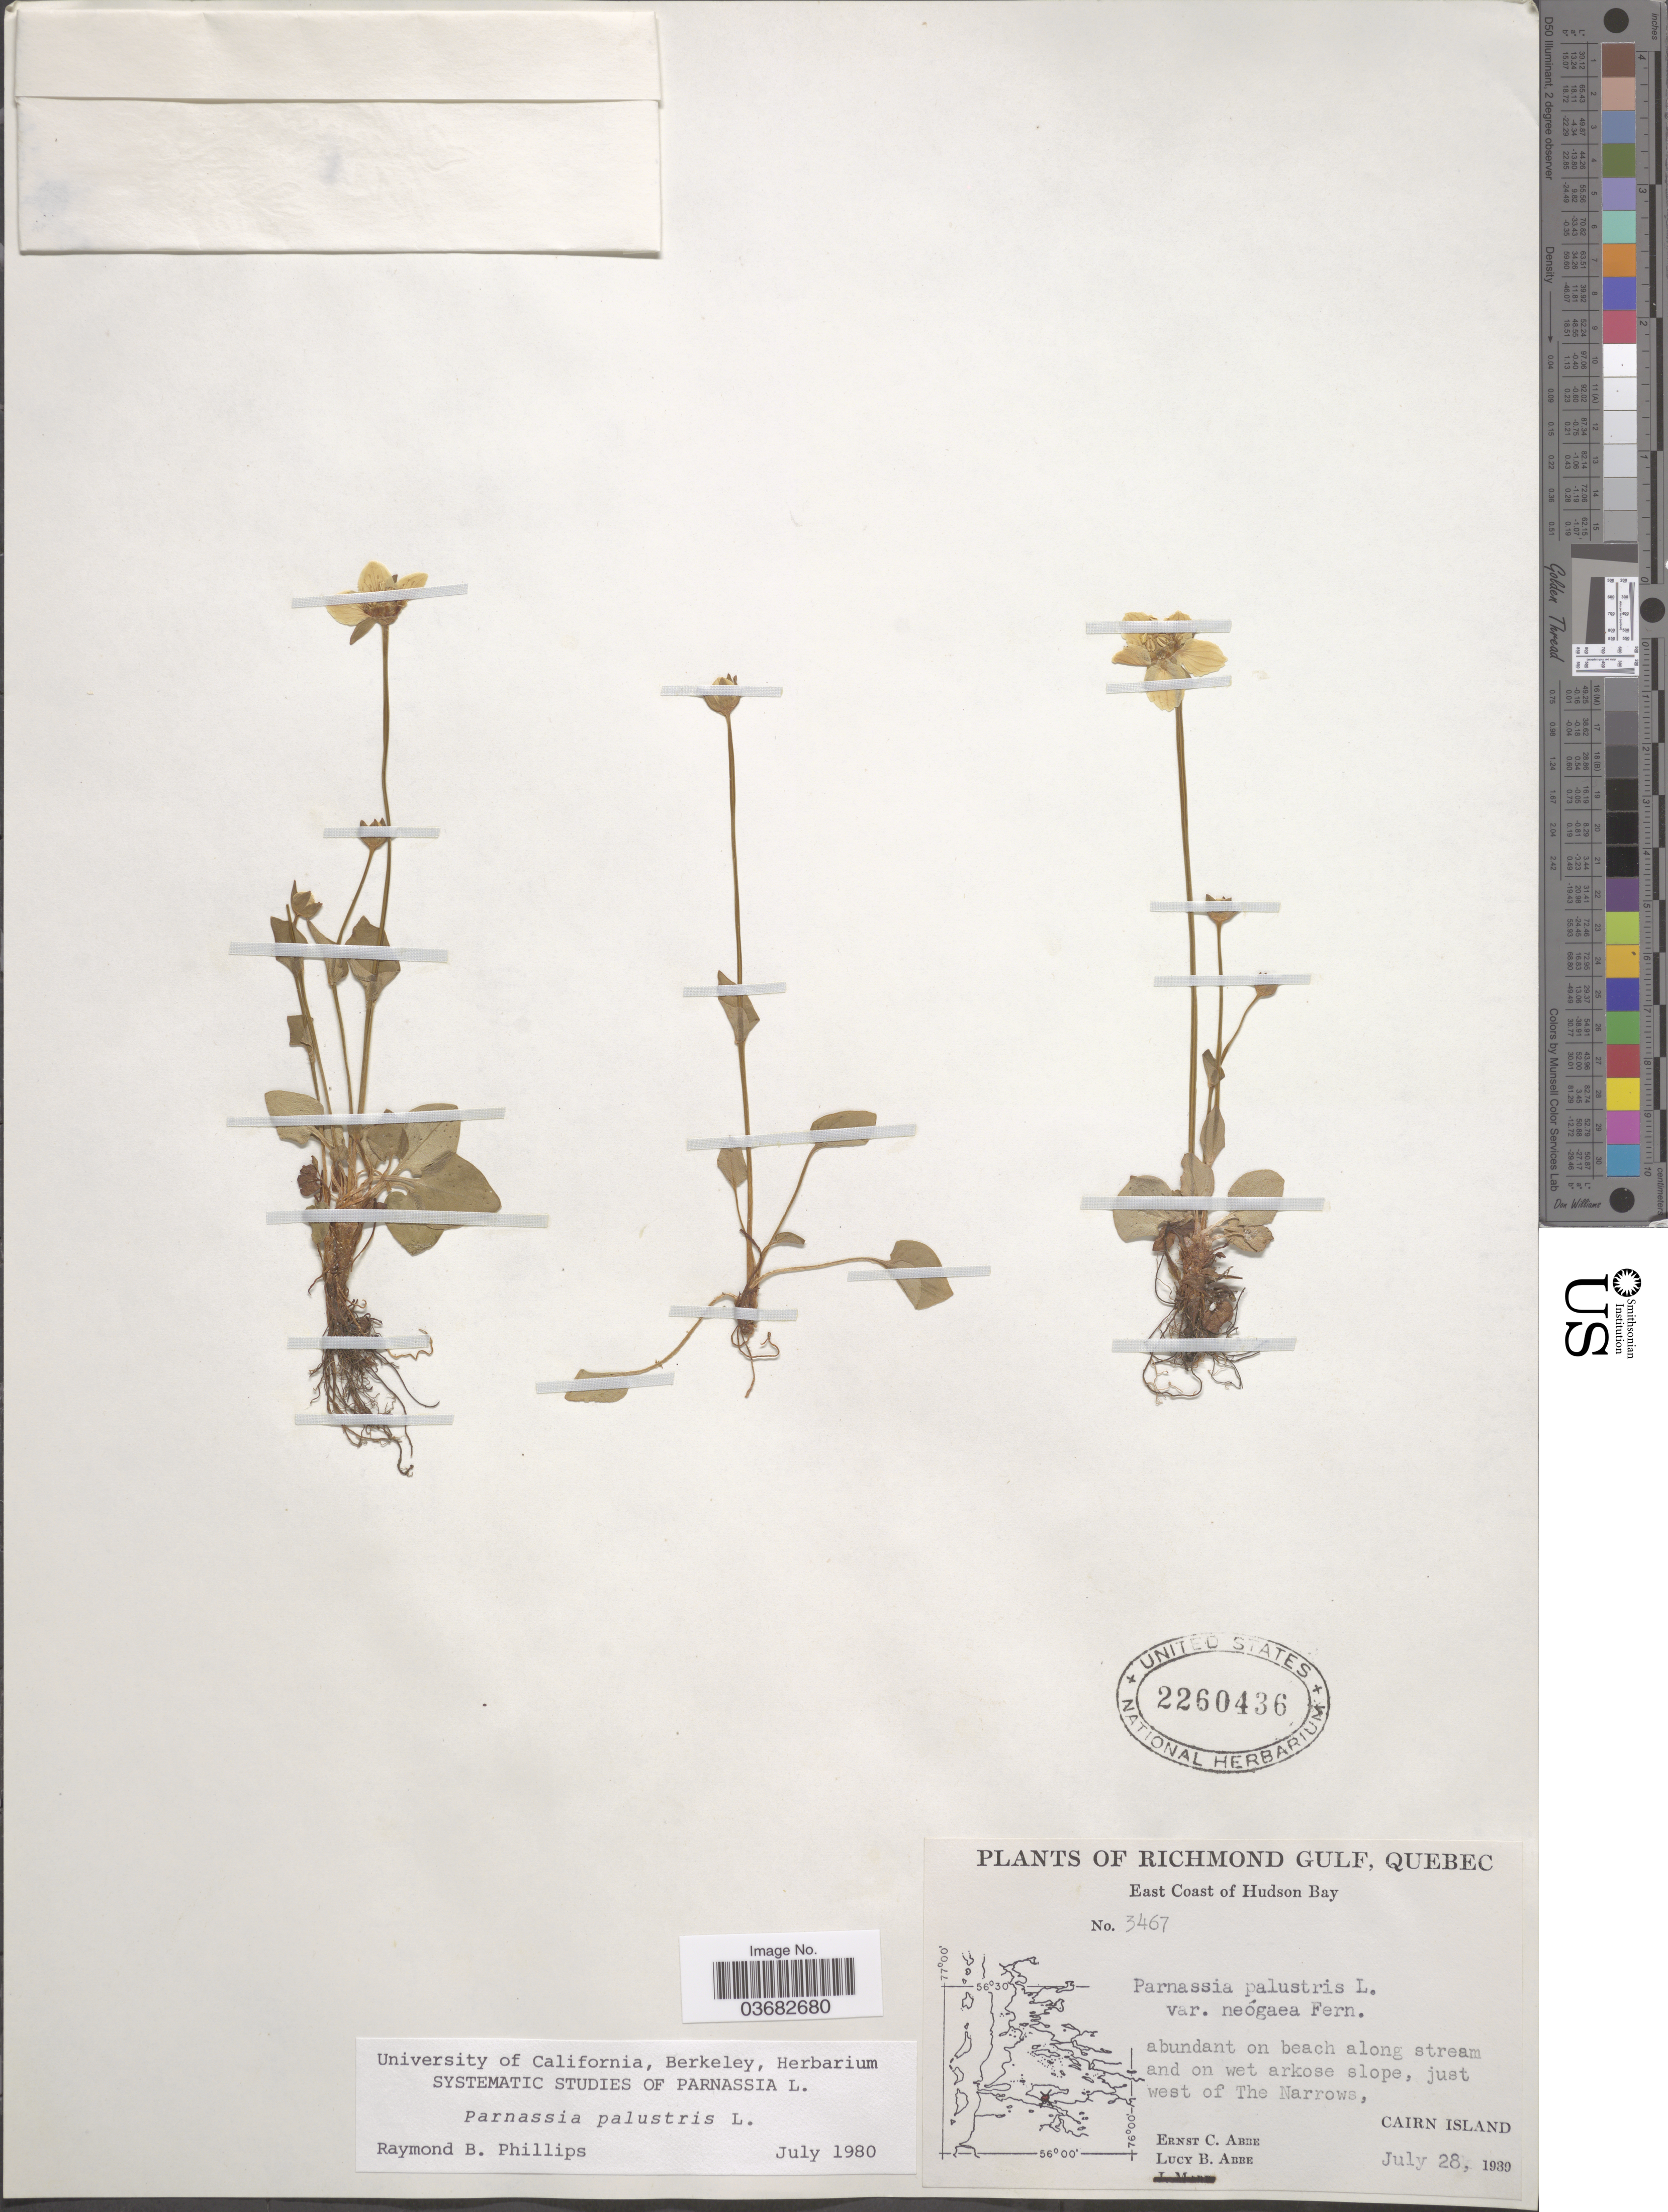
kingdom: Plantae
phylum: Tracheophyta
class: Magnoliopsida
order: Celastrales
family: Parnassiaceae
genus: Parnassia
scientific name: Parnassia palustris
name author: L.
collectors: E. C. Abbe & L. B. Abbe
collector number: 3467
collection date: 1930-07-28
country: Canada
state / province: Quebec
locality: Richmond Gulf. East Coast of Hudson Bay. Abundant on beach along stream and on wet arkose slope, just west of The Narrows, Cairn Island.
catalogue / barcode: US 2260436